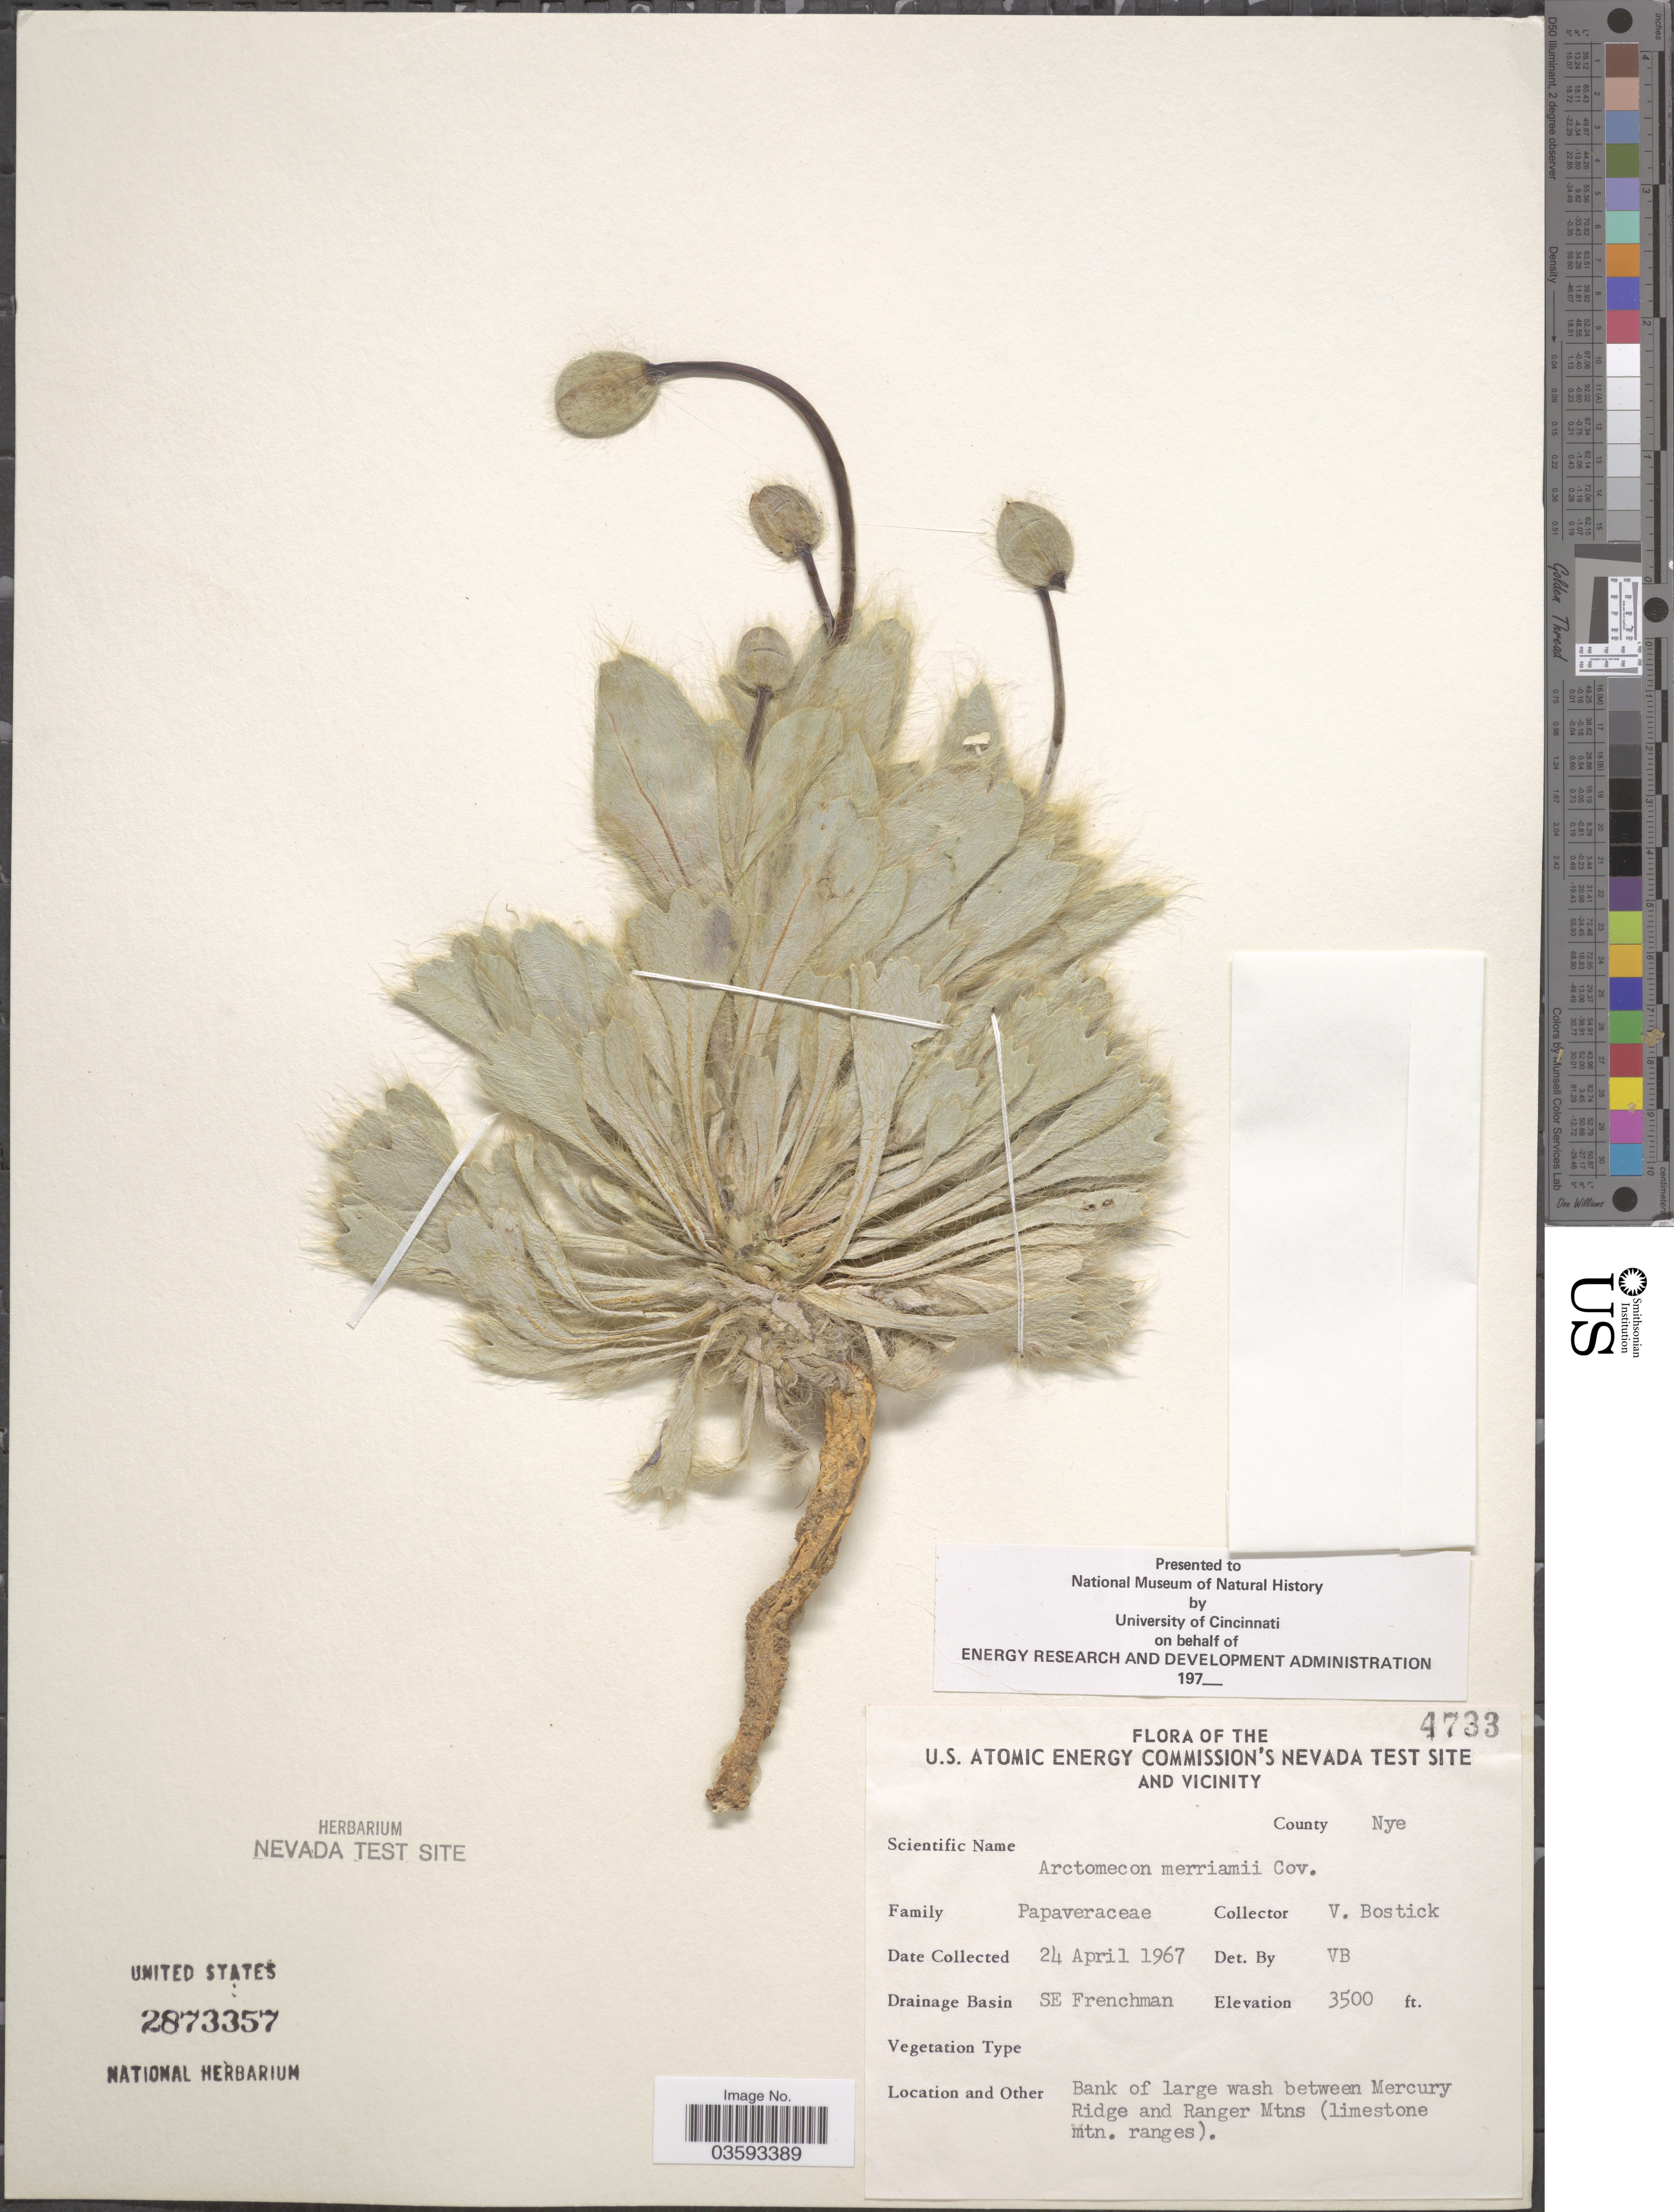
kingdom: Plantae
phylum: Tracheophyta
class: Magnoliopsida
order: Ranunculales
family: Papaveraceae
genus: Arctomecon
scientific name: Arctomecon merriamii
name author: Coville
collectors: V. Bostick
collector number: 4733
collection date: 1967-04-24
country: United States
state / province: Nevada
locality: The U.S. Atomic Energy Commission's Nevada Test Site and Vicinity. Drainage Basin: SE Frenchman. Bank of large wash between Mercury Ridge and Ranger Mtns (limestone mtn. ranges).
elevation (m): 1067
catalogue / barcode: US 2873357